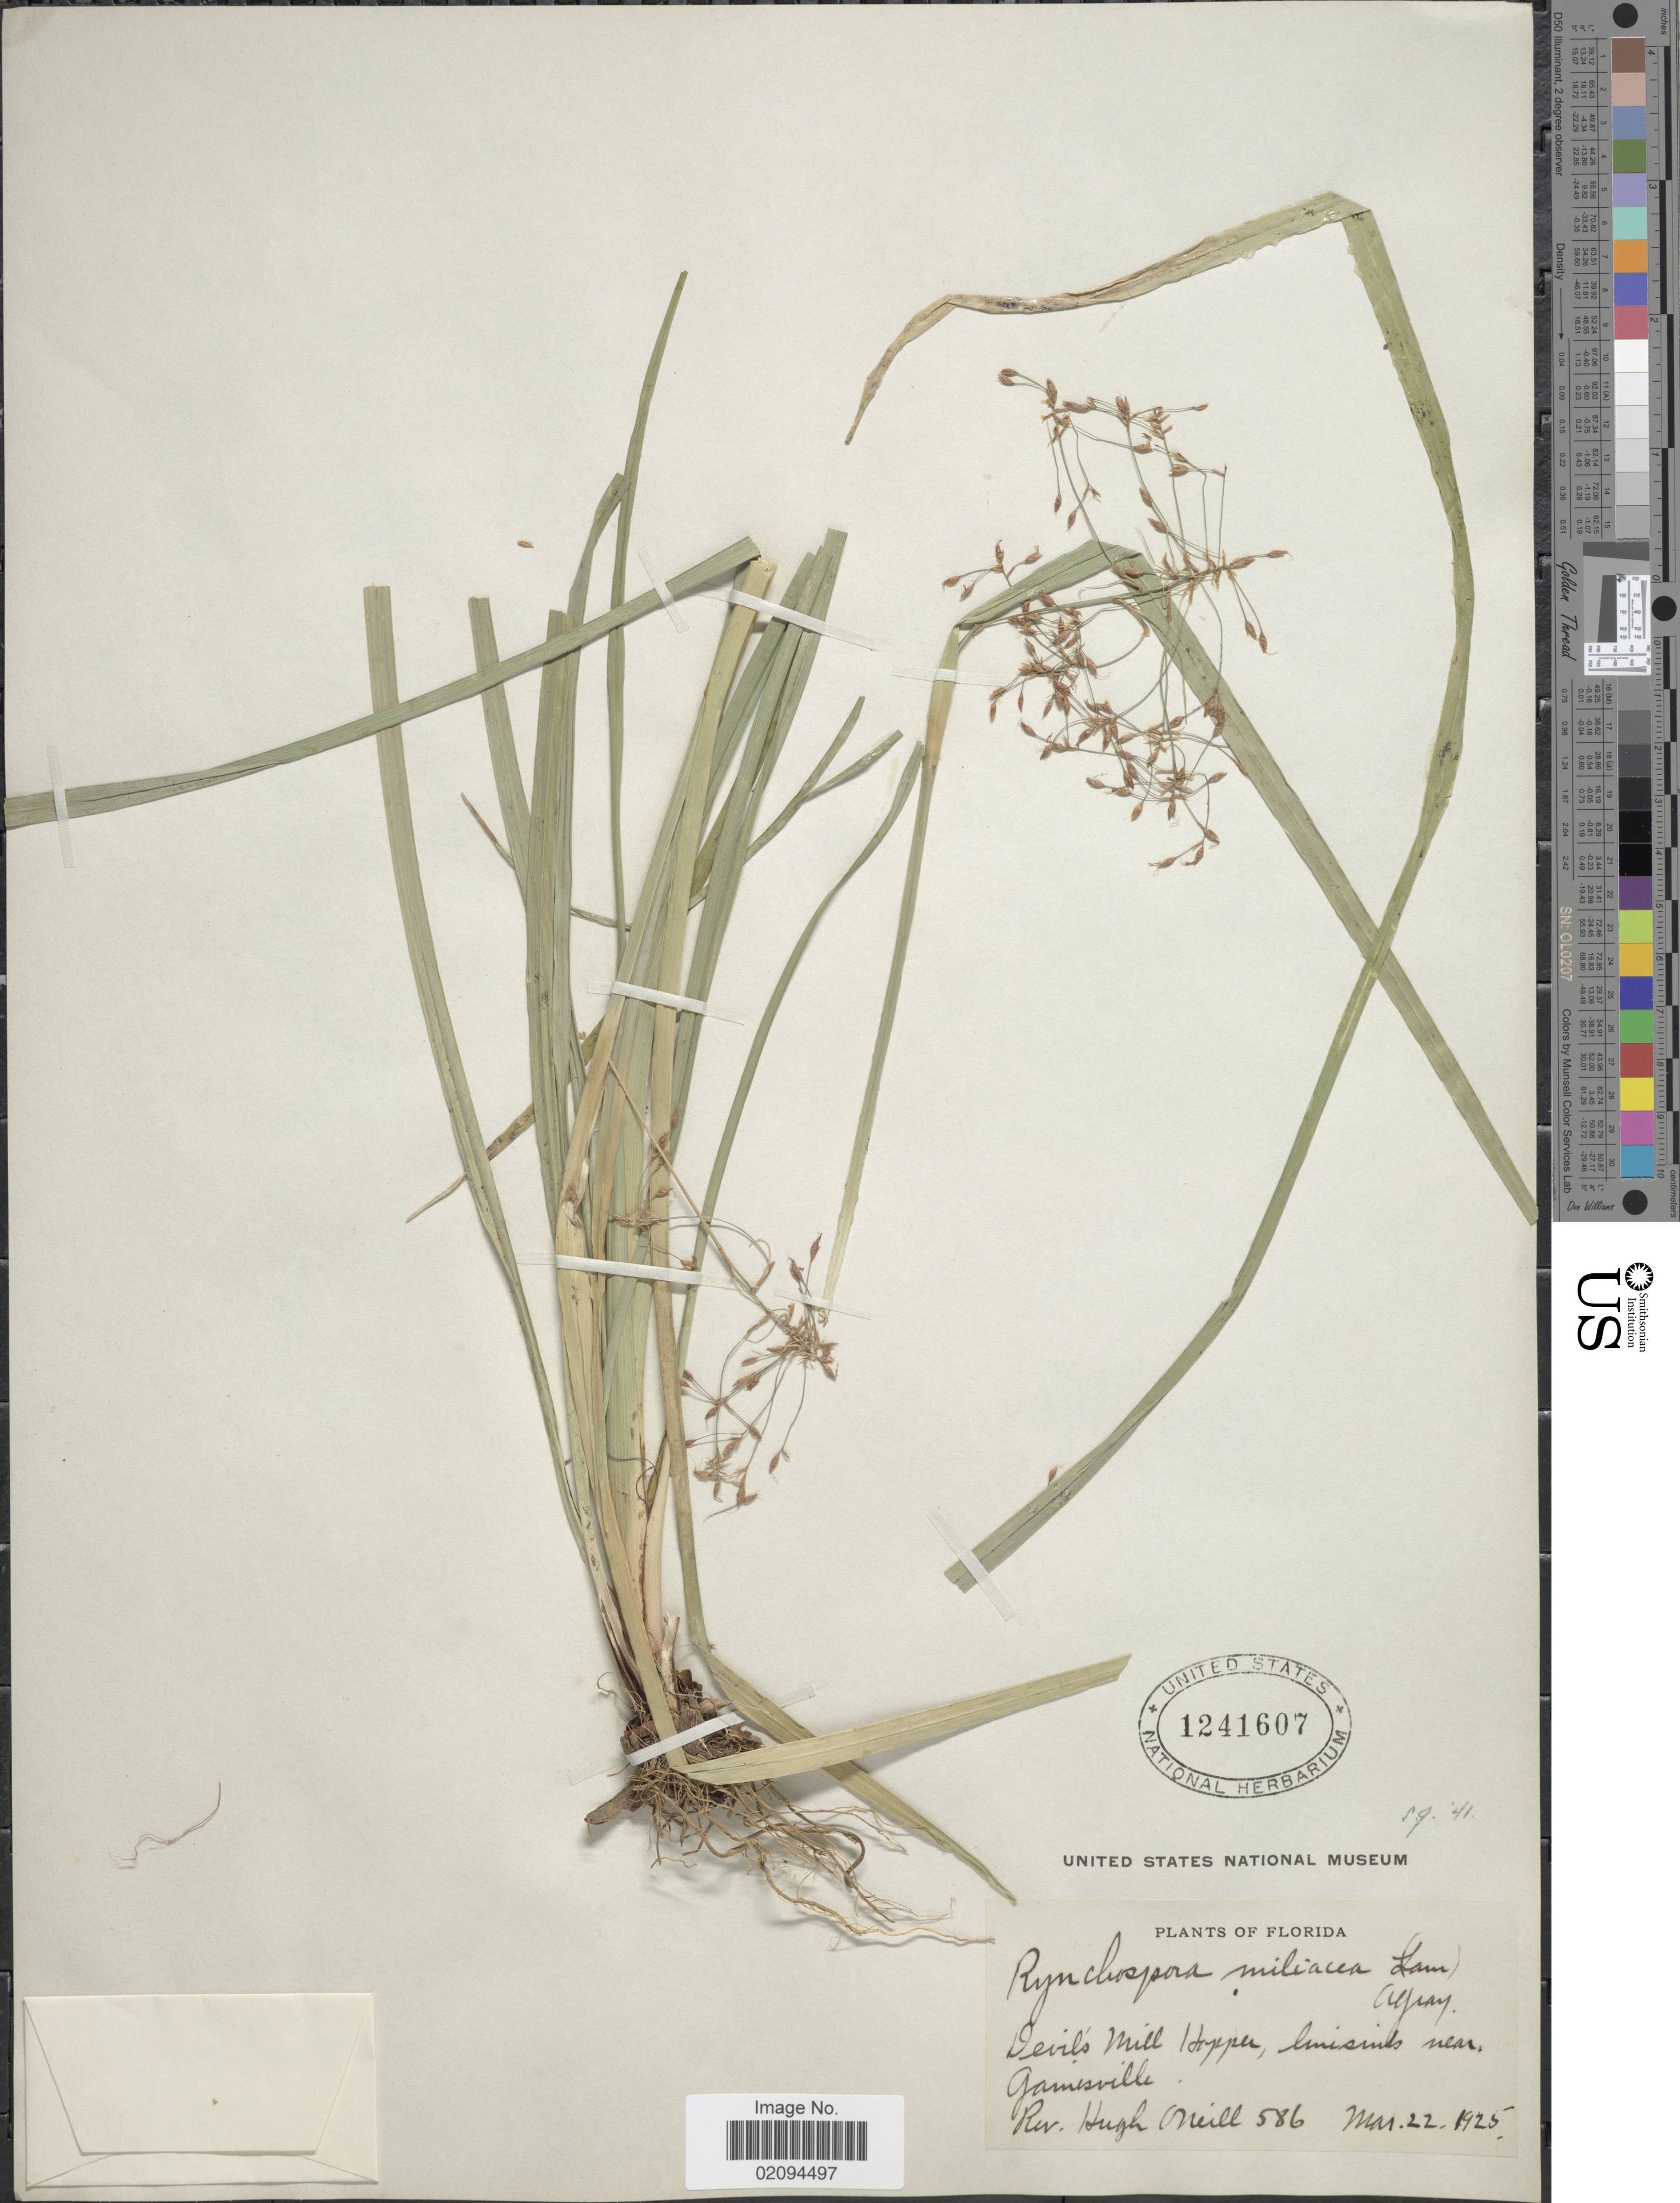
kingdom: Plantae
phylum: Tracheophyta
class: Liliopsida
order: Poales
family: Cyperaceae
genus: Rhynchospora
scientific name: Rhynchospora miliacea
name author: (Lam.) A. Gray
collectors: H. O'Neill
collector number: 586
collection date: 1925-03-22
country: United States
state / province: Florida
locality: Devil's Mill Hopper, limesink near Gainesville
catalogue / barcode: US 1241607